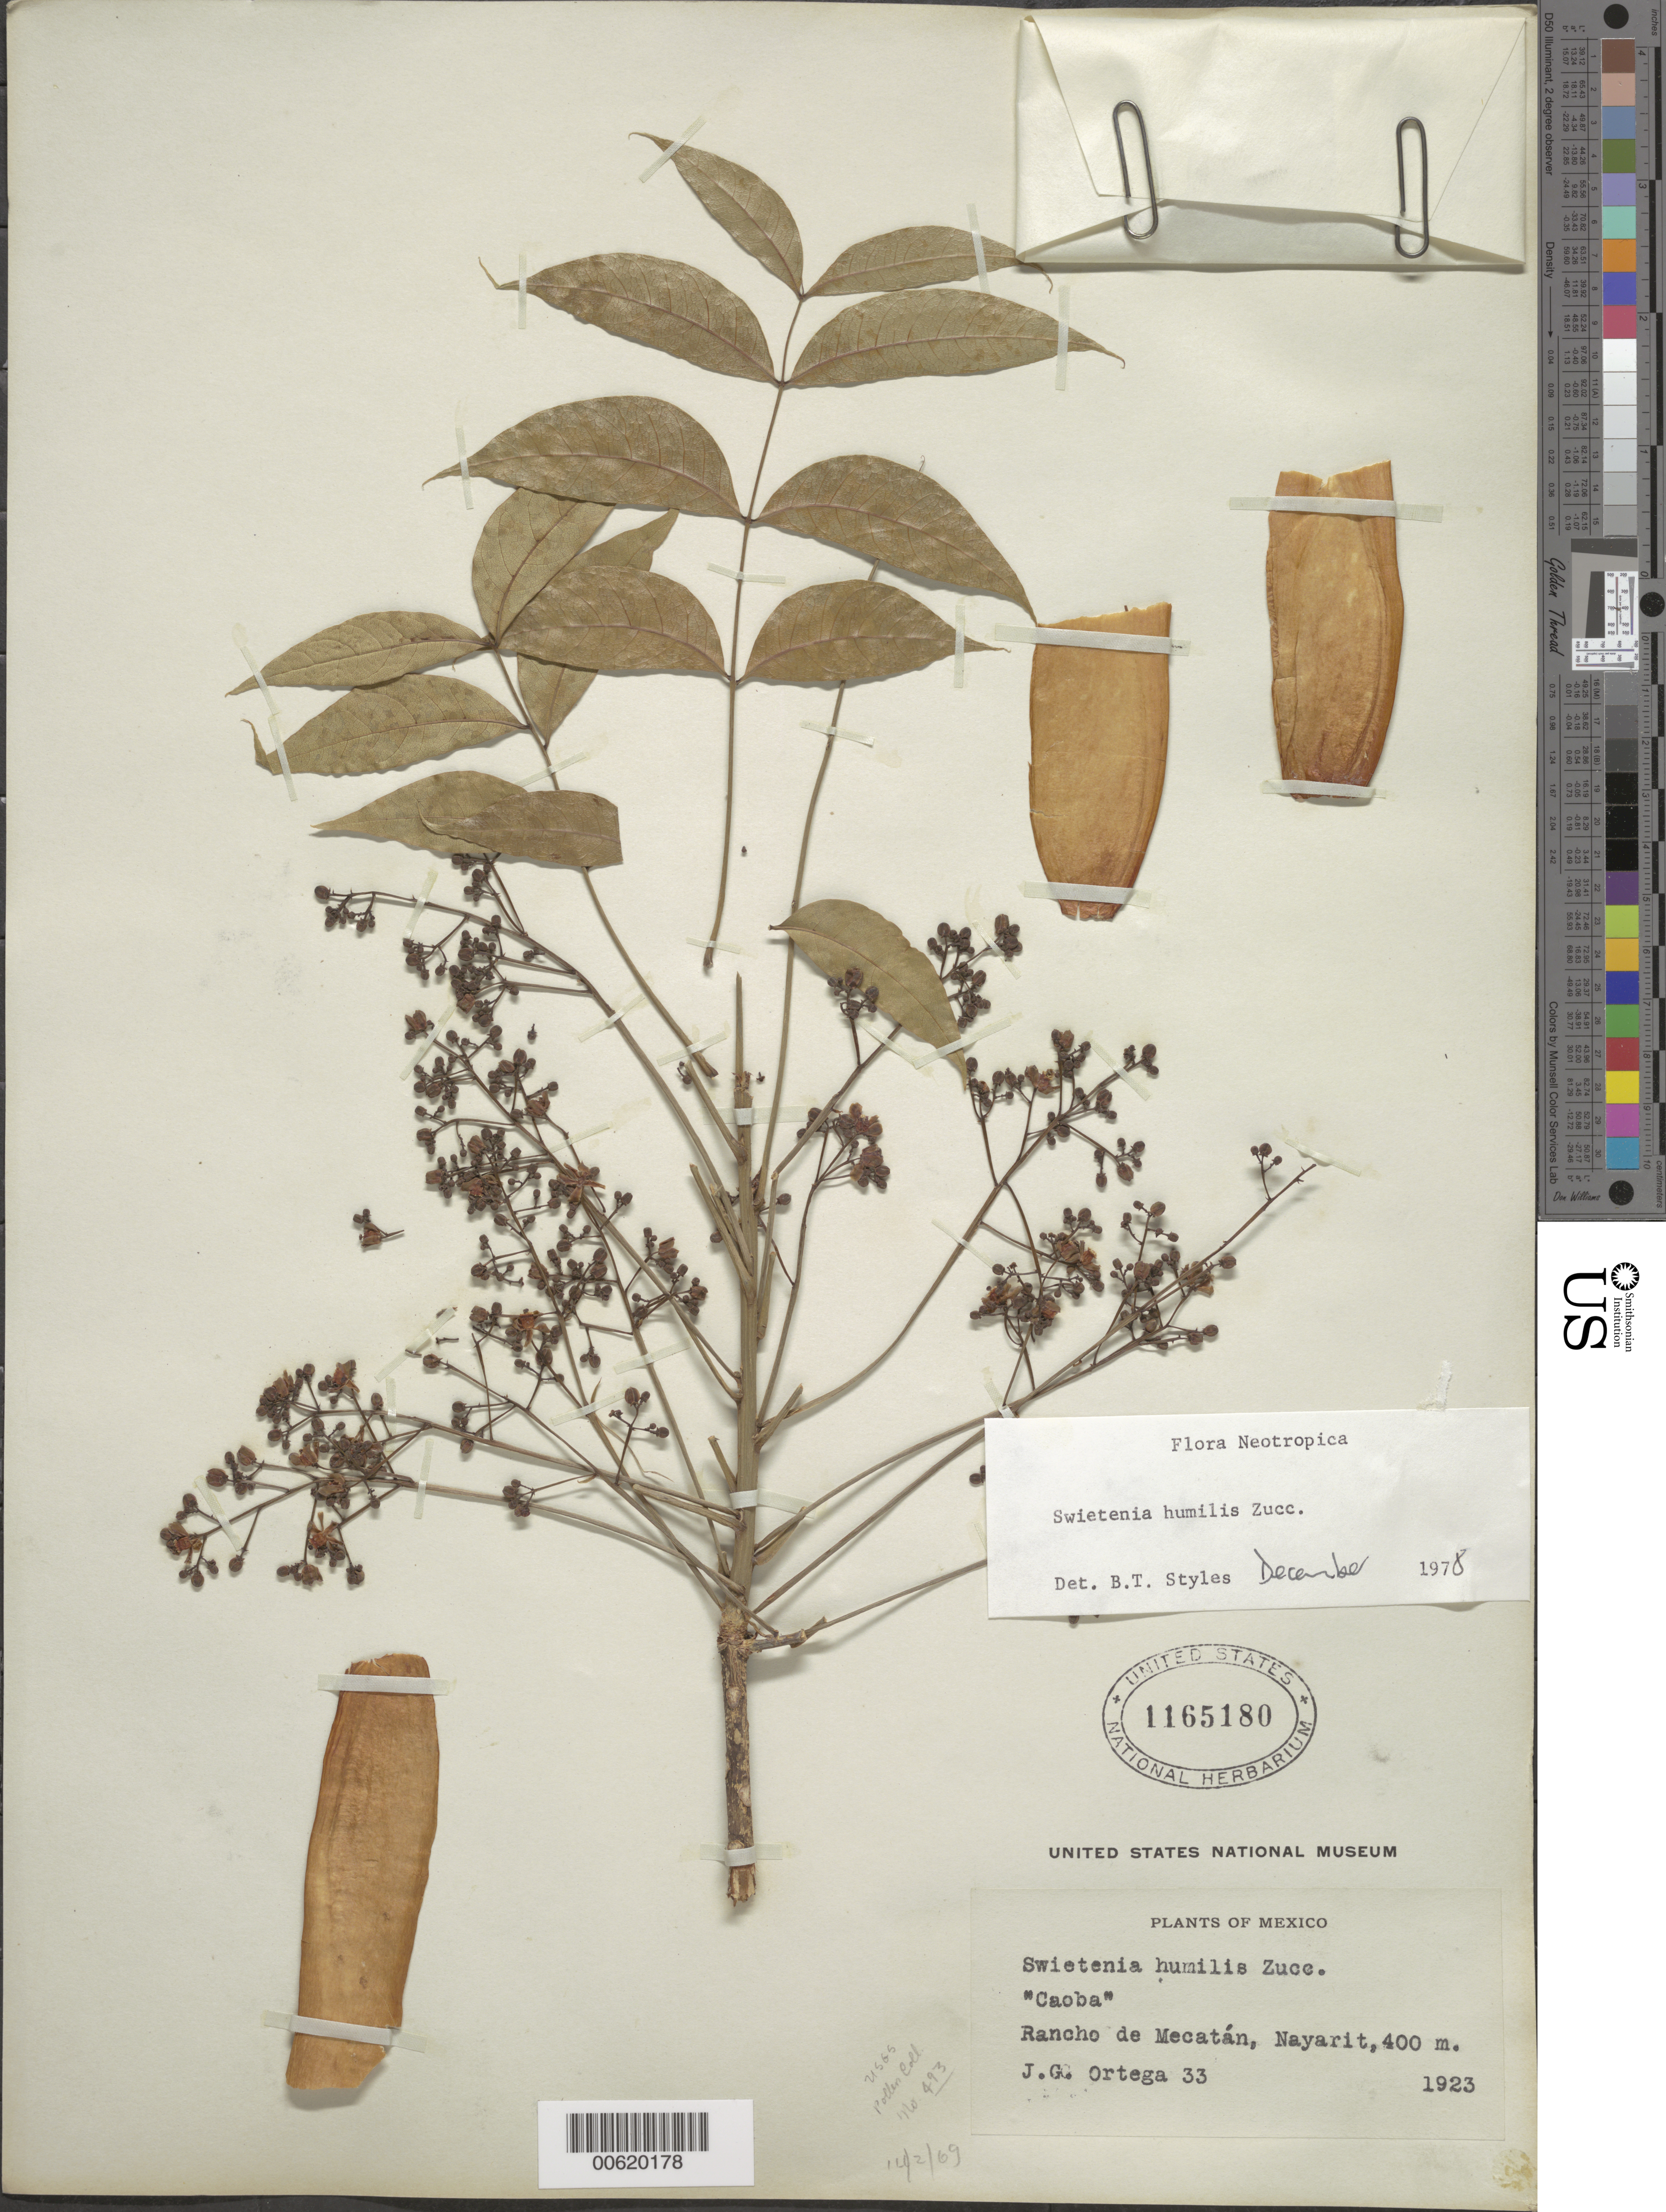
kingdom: Plantae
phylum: Tracheophyta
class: Magnoliopsida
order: Sapindales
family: Meliaceae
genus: Swietenia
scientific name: Swietenia humilis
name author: Zucc.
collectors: J. Ortega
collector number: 33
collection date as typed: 1923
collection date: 1923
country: Mexico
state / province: Nayarit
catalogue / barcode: US 1165180